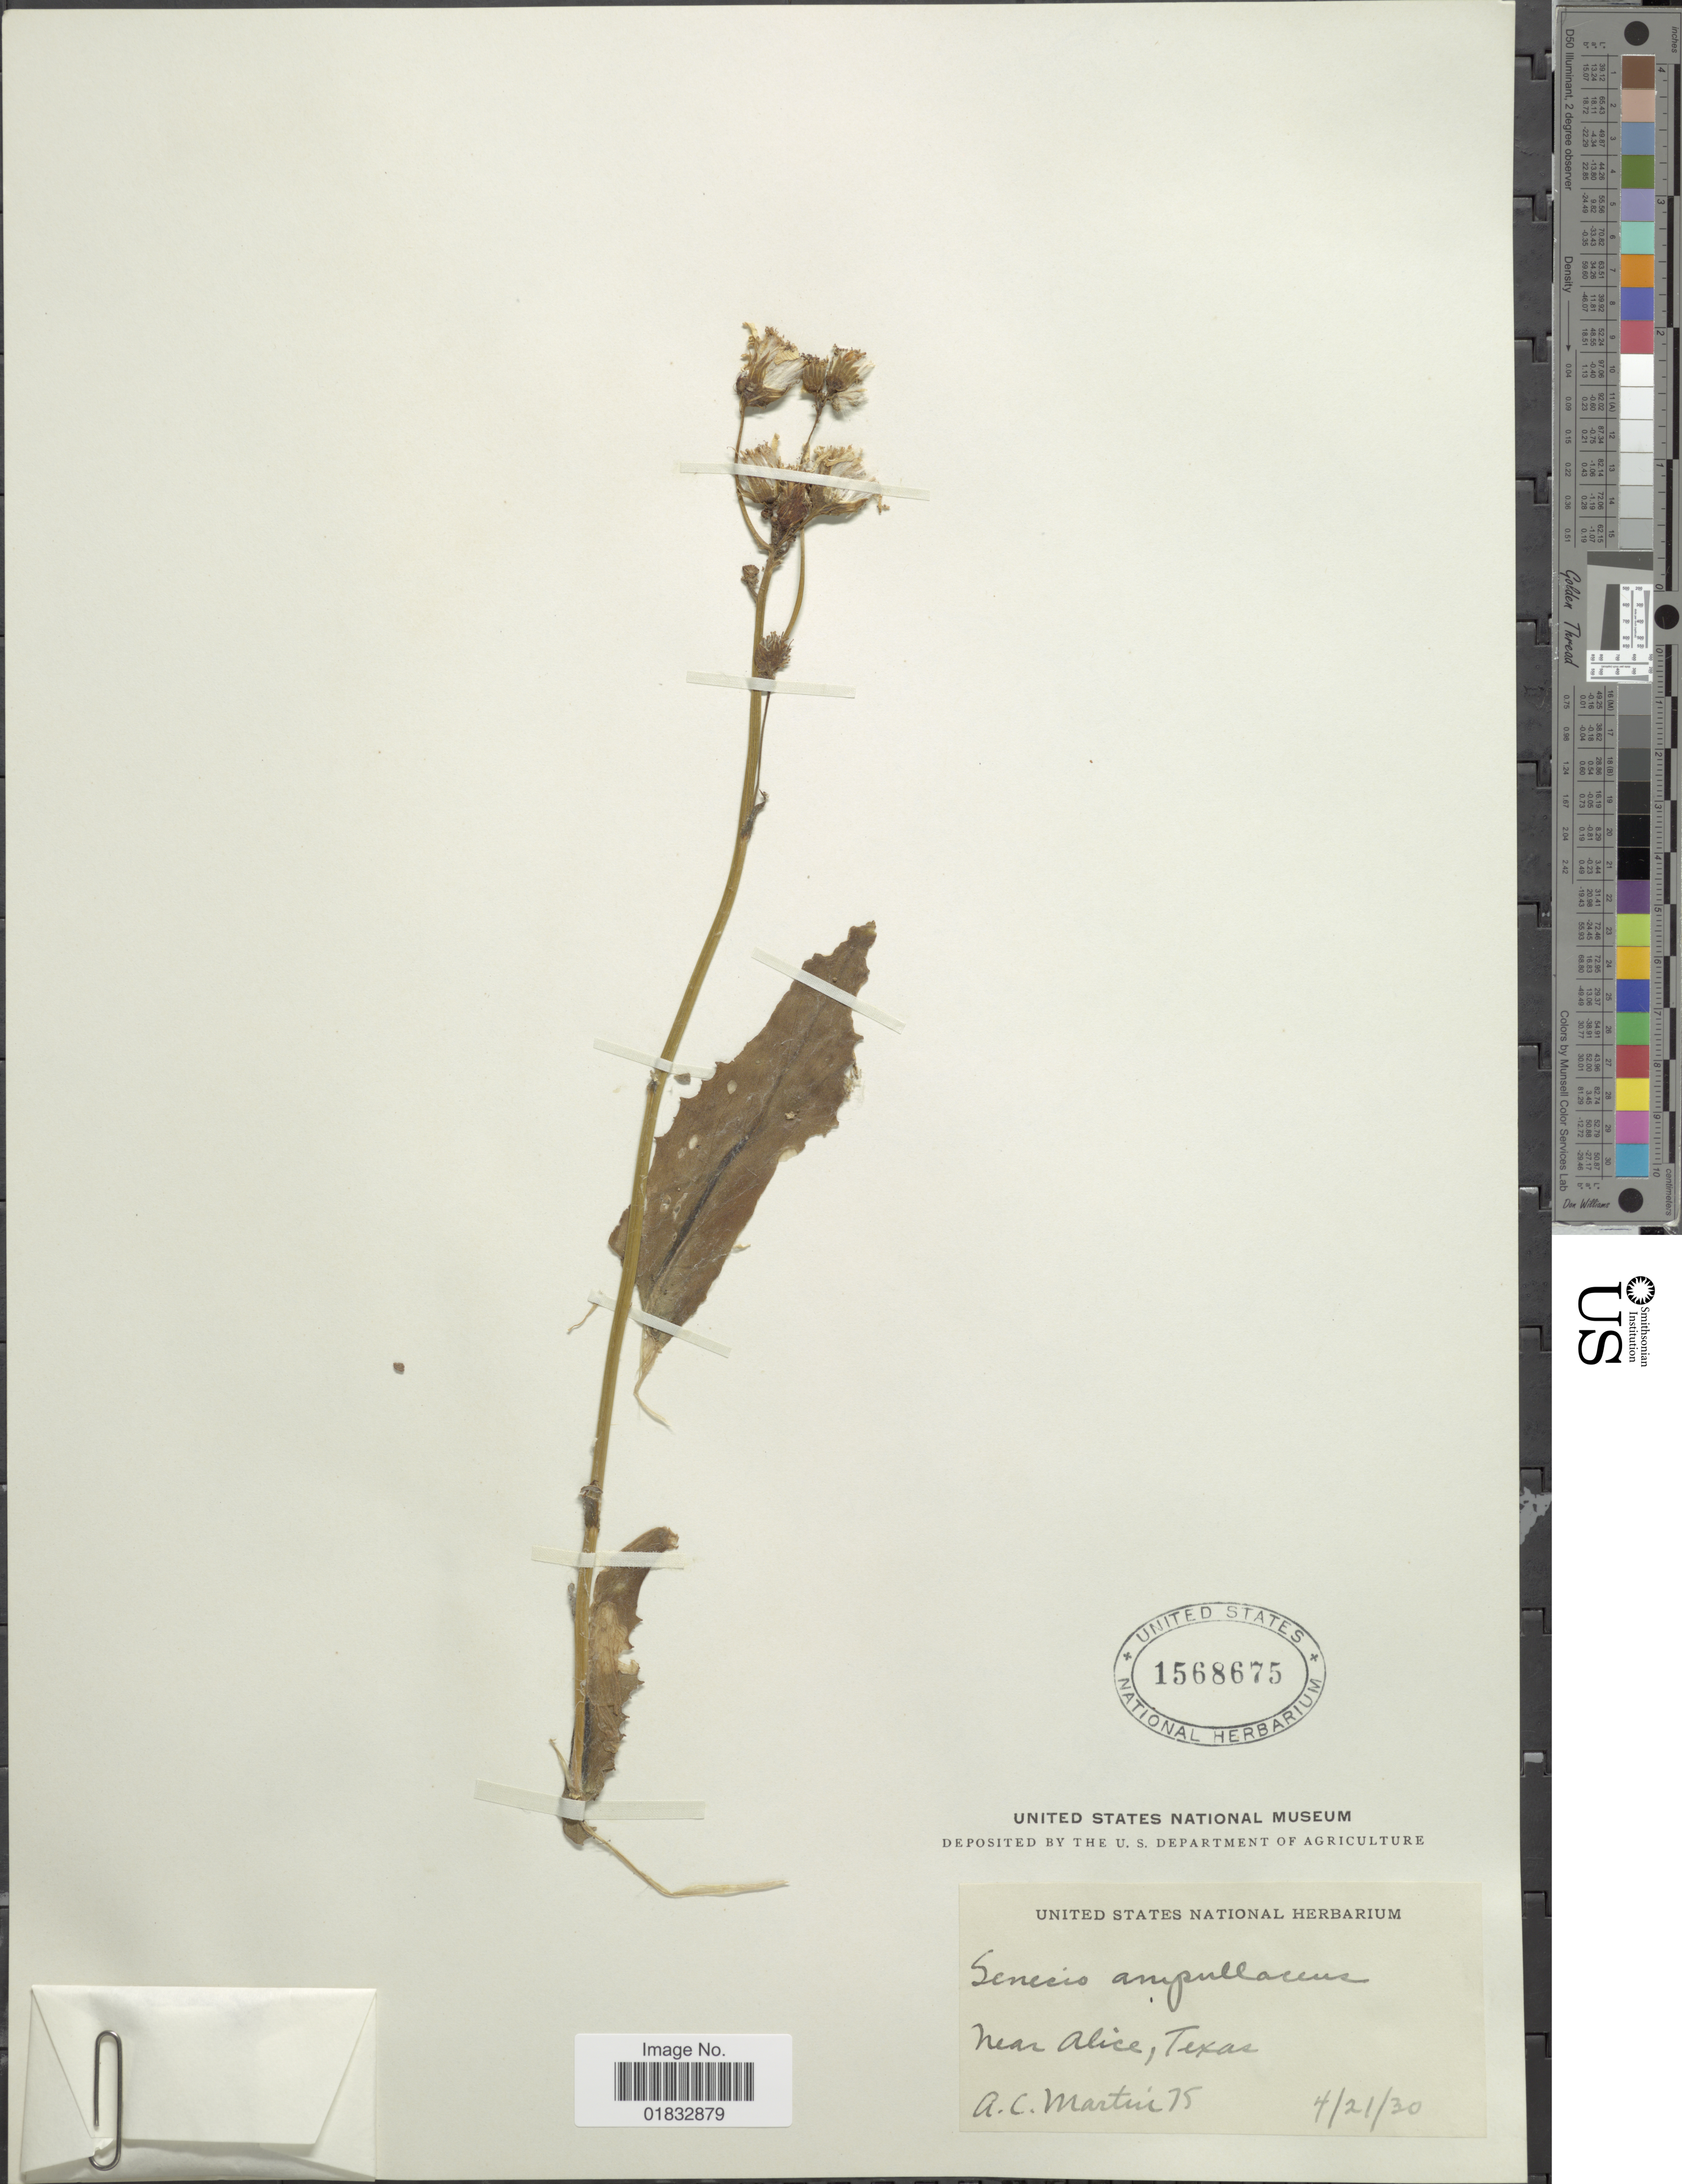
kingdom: Plantae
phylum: Tracheophyta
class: Magnoliopsida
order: Asterales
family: Asteraceae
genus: Senecio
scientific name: Senecio ampullaceus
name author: Hook.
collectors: A. C. Martin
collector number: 75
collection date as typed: Transcribed d/m/y: 21/4/30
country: United States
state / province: Texas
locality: Near Alice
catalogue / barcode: US 1568675